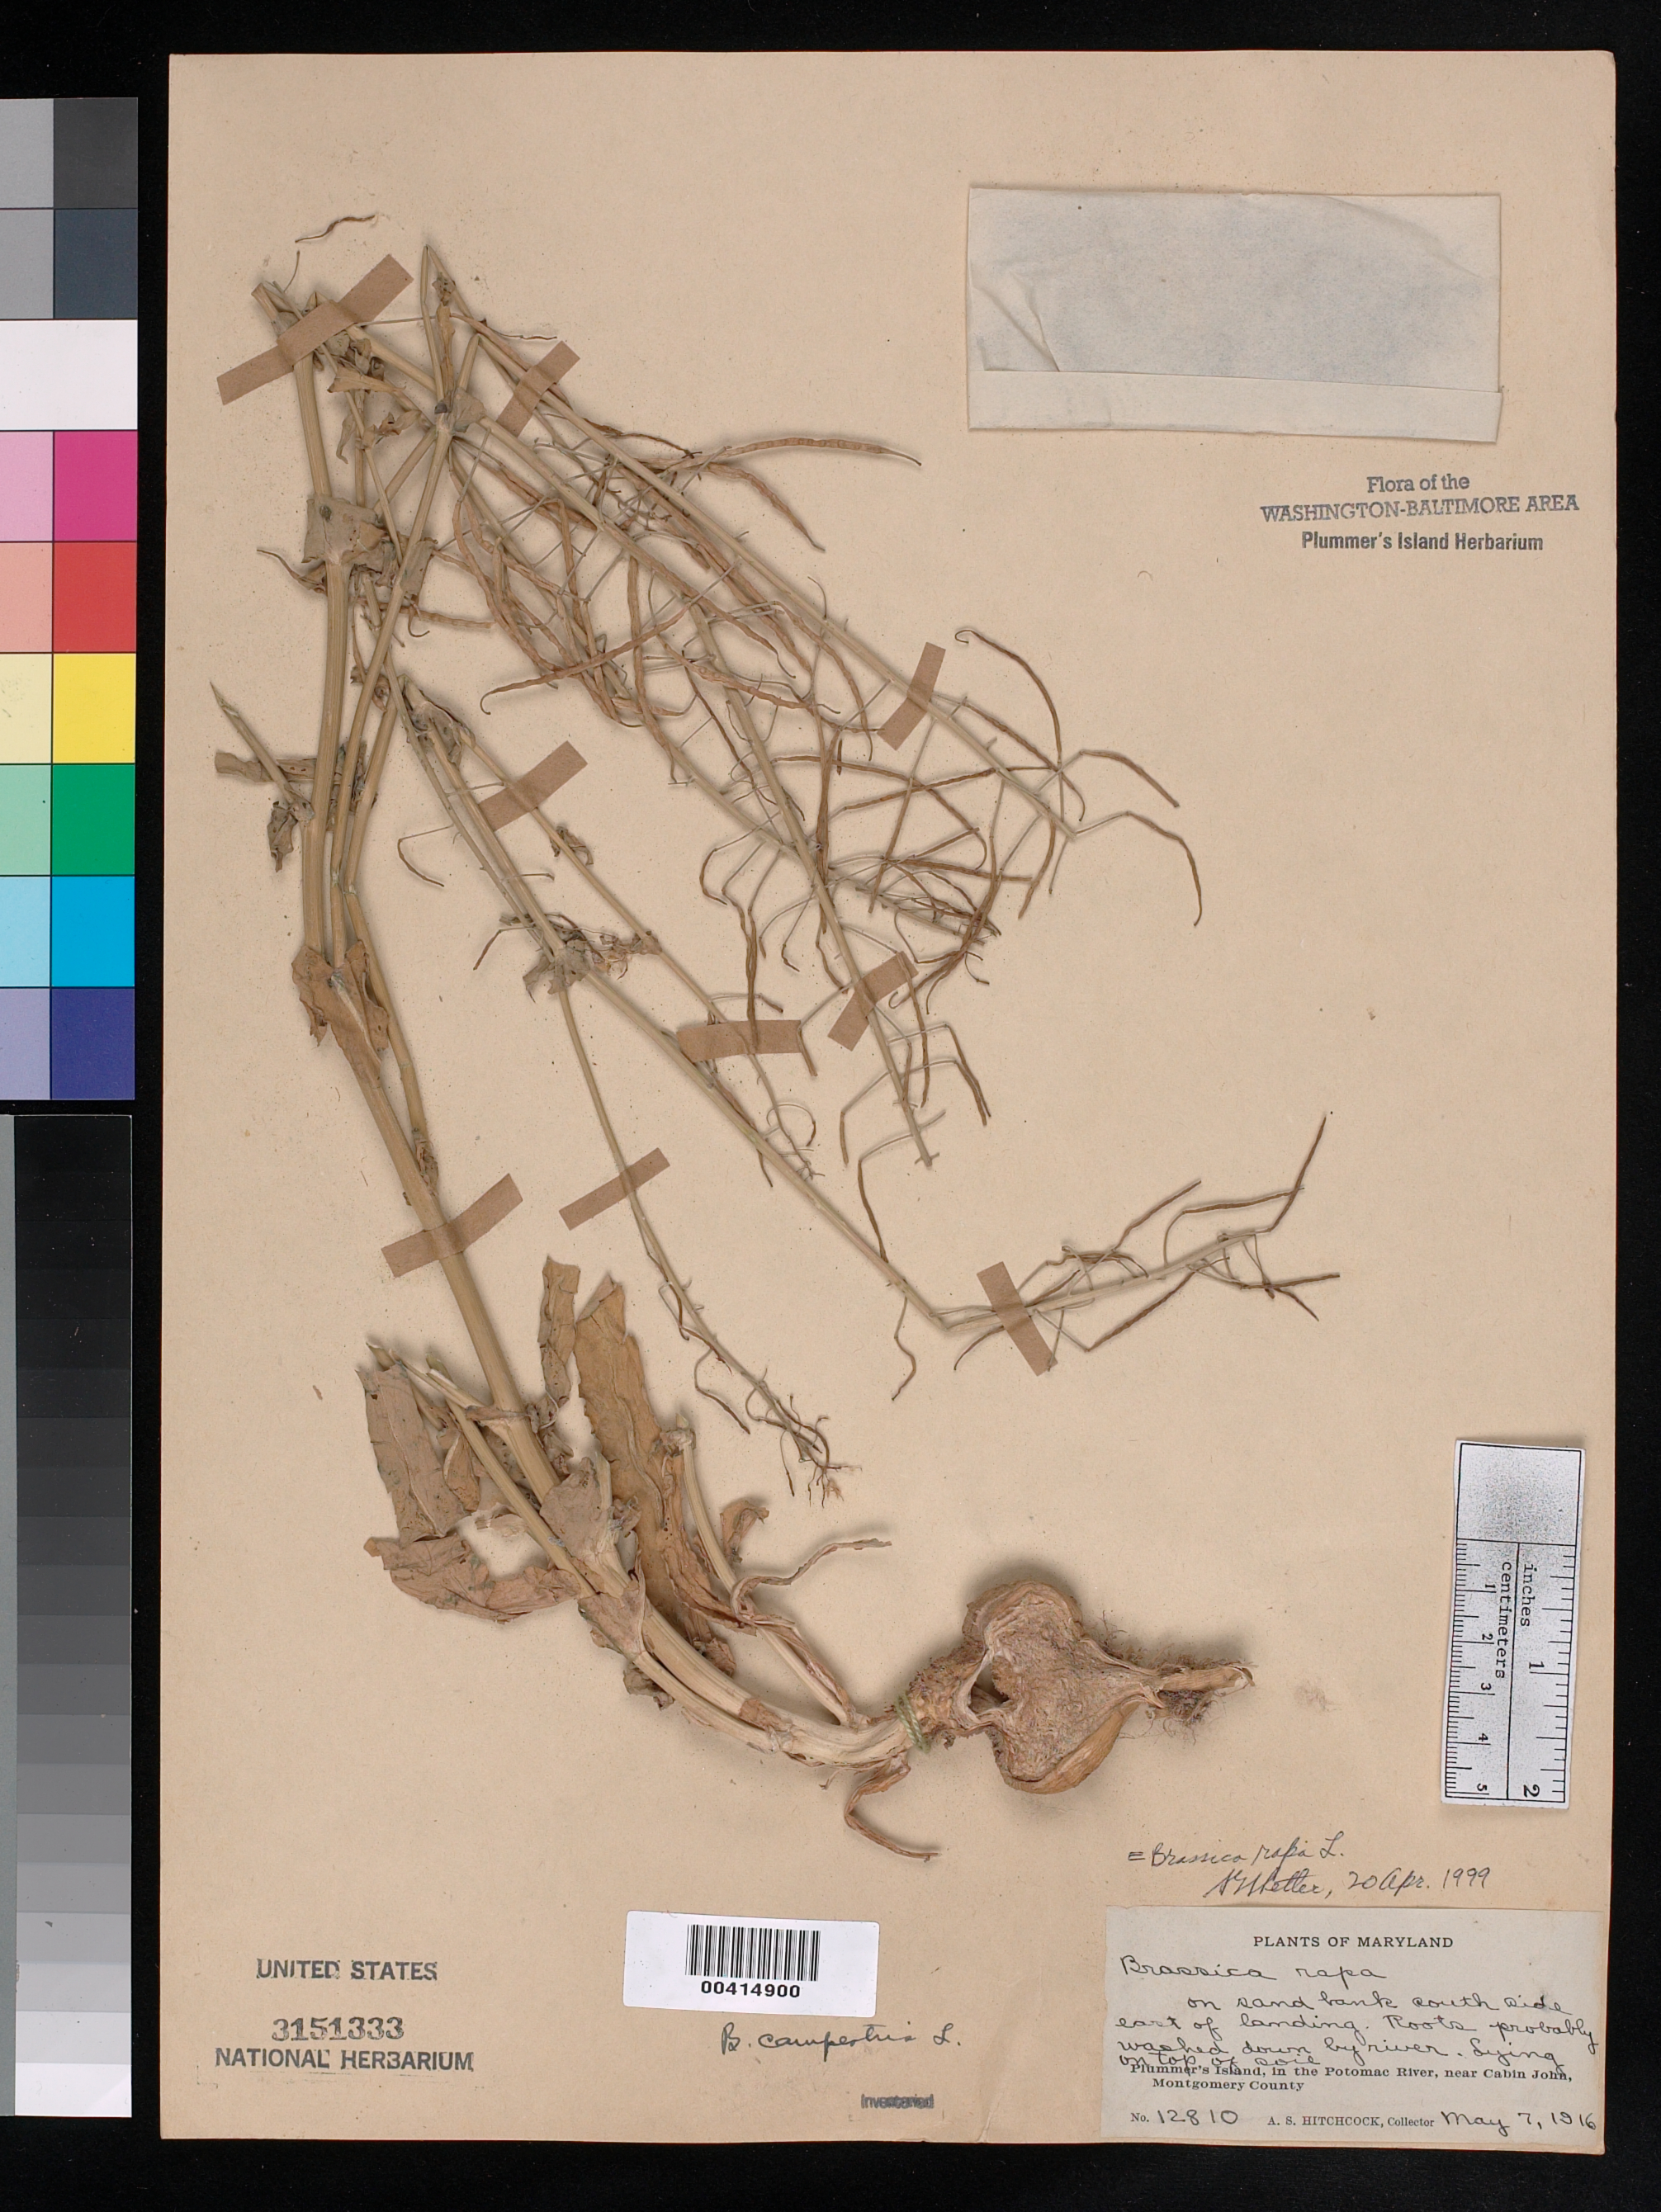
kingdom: Plantae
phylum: Tracheophyta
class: Magnoliopsida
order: Brassicales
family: Brassicaceae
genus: Brassica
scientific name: Brassica rapa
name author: L.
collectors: A. S. Hitchcock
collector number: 12810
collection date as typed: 07 May 1916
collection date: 1916-05-07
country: United States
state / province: Maryland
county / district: Montgomery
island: Plummers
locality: Plummer's Island; south side east of landing C. & O. Canal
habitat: Sandbank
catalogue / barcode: US 3151333